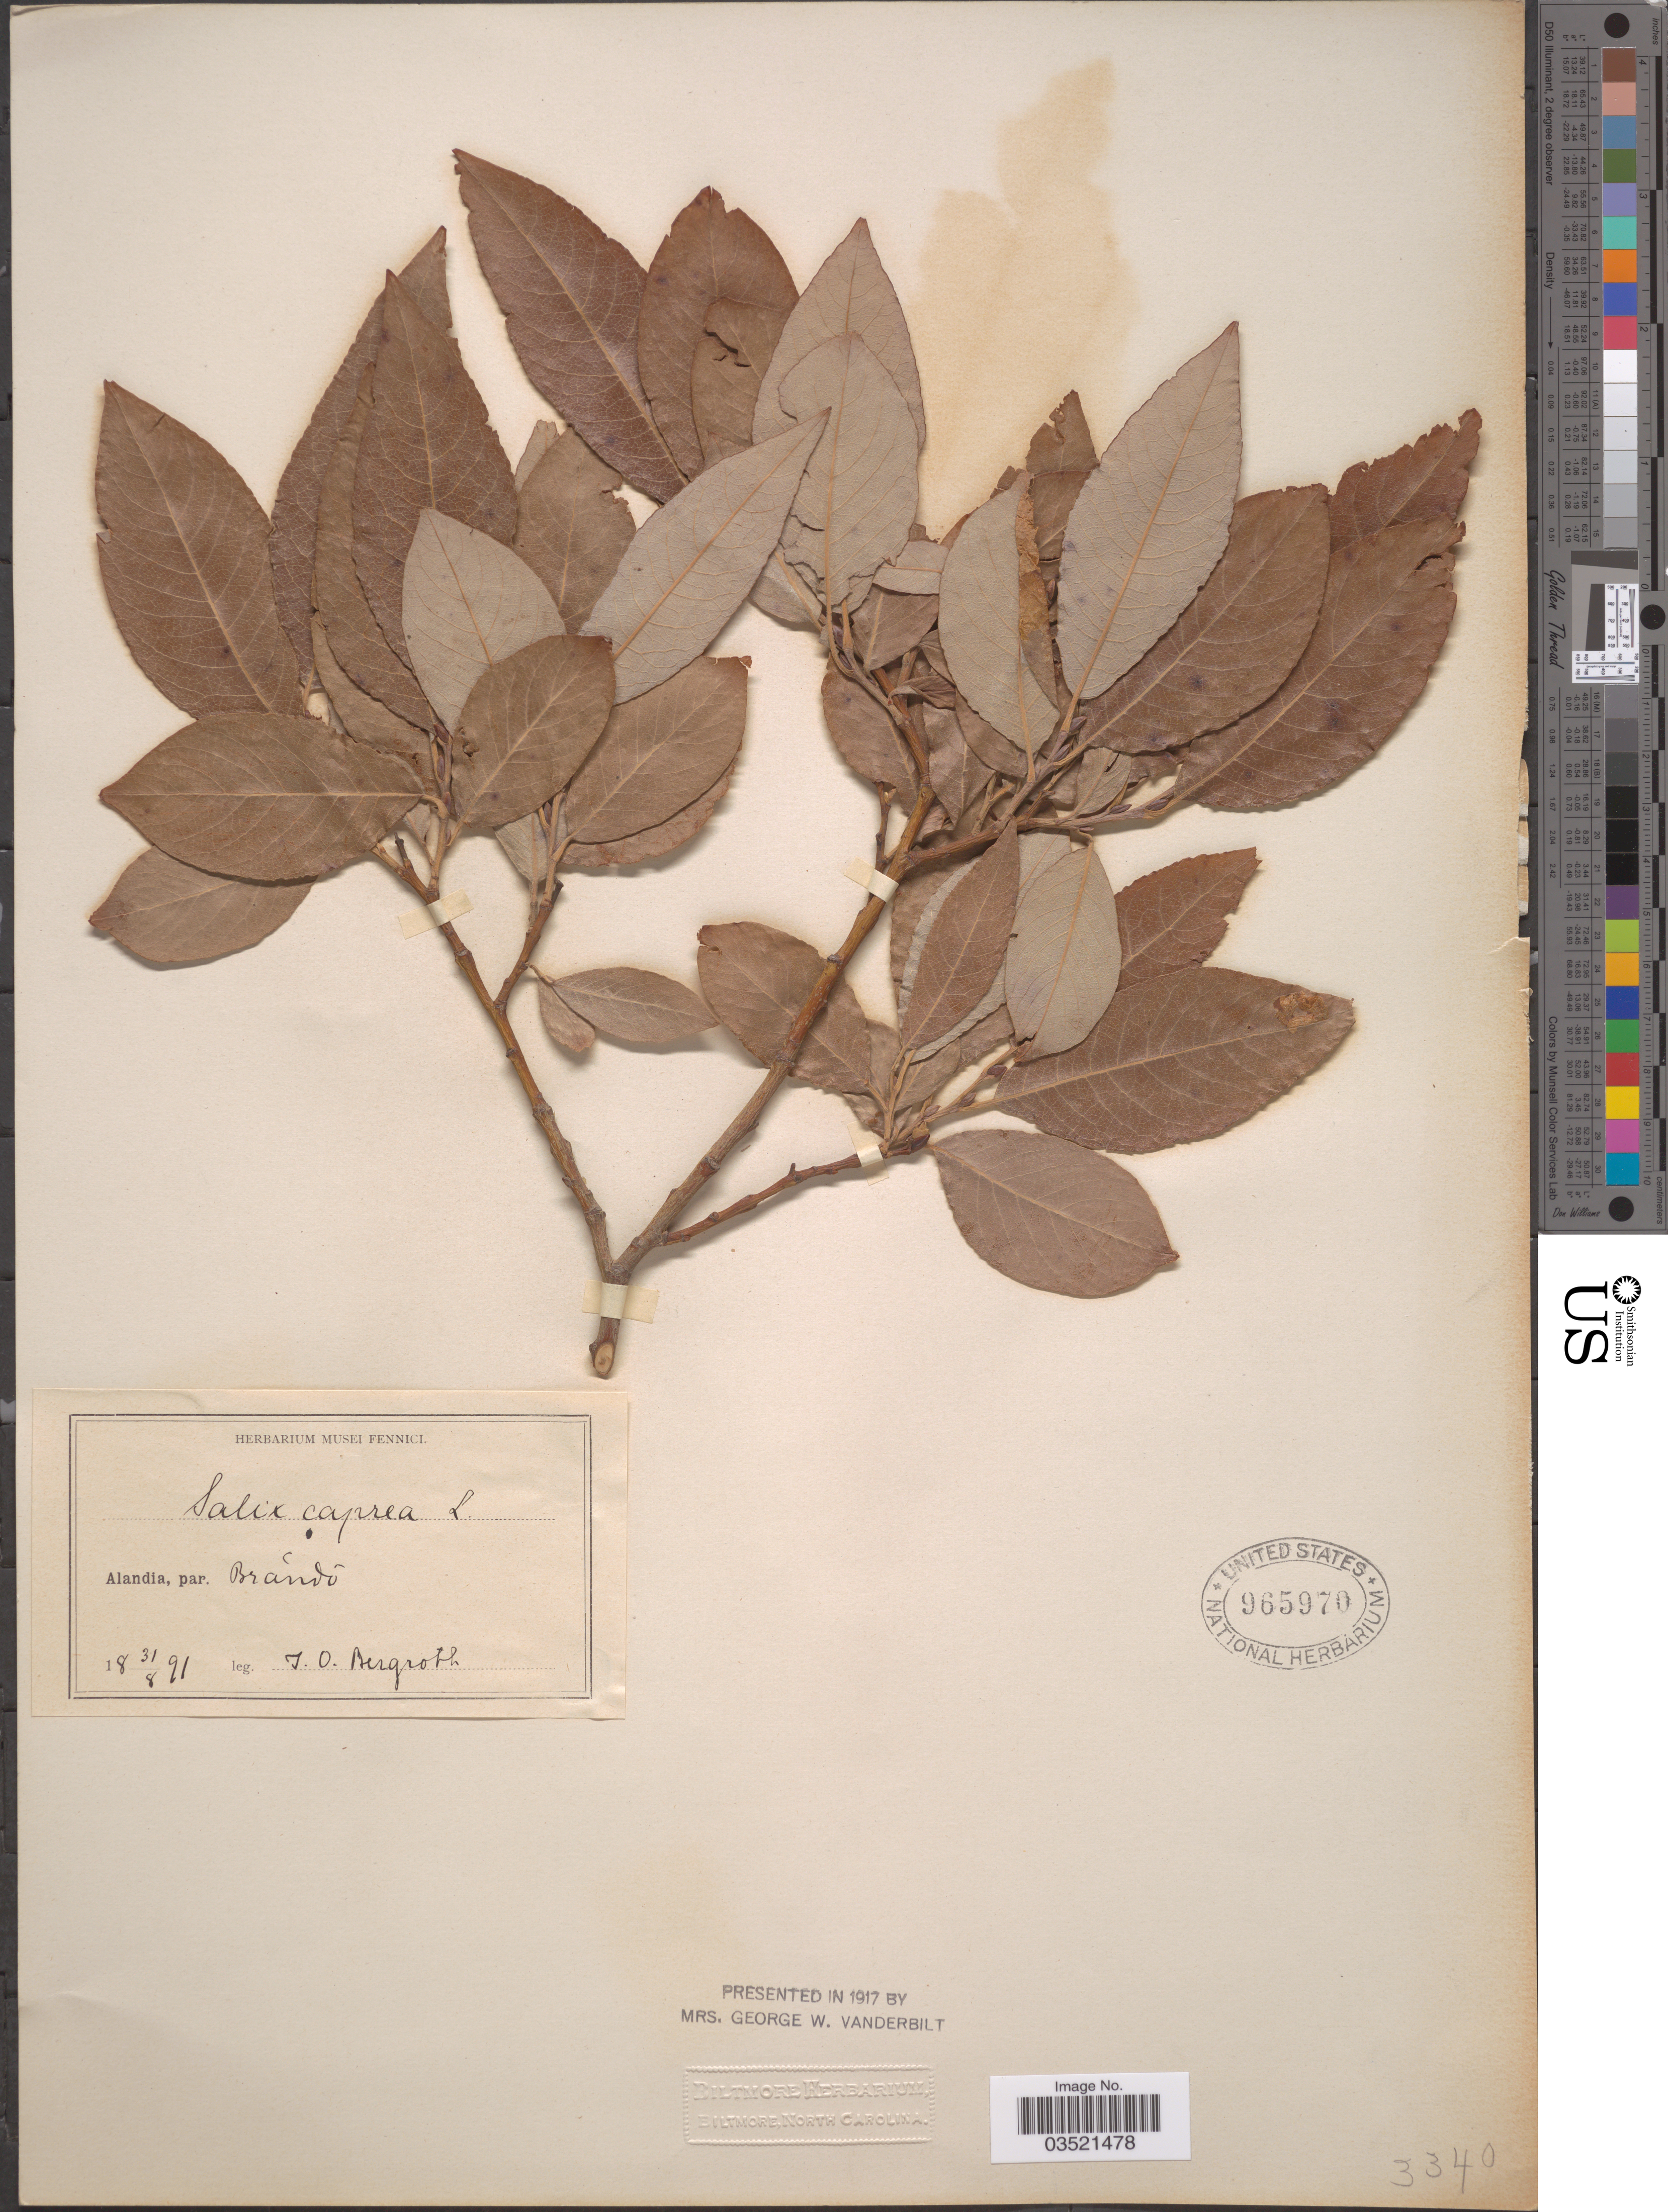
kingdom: Plantae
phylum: Tracheophyta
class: Magnoliopsida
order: Malpighiales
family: Salicaceae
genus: Salix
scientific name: Salix caprea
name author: L.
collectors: T. Bergroth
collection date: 1891-08-31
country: Finland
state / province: Ahvenanmaa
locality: Alandia, par. Brando.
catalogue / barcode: US 965970